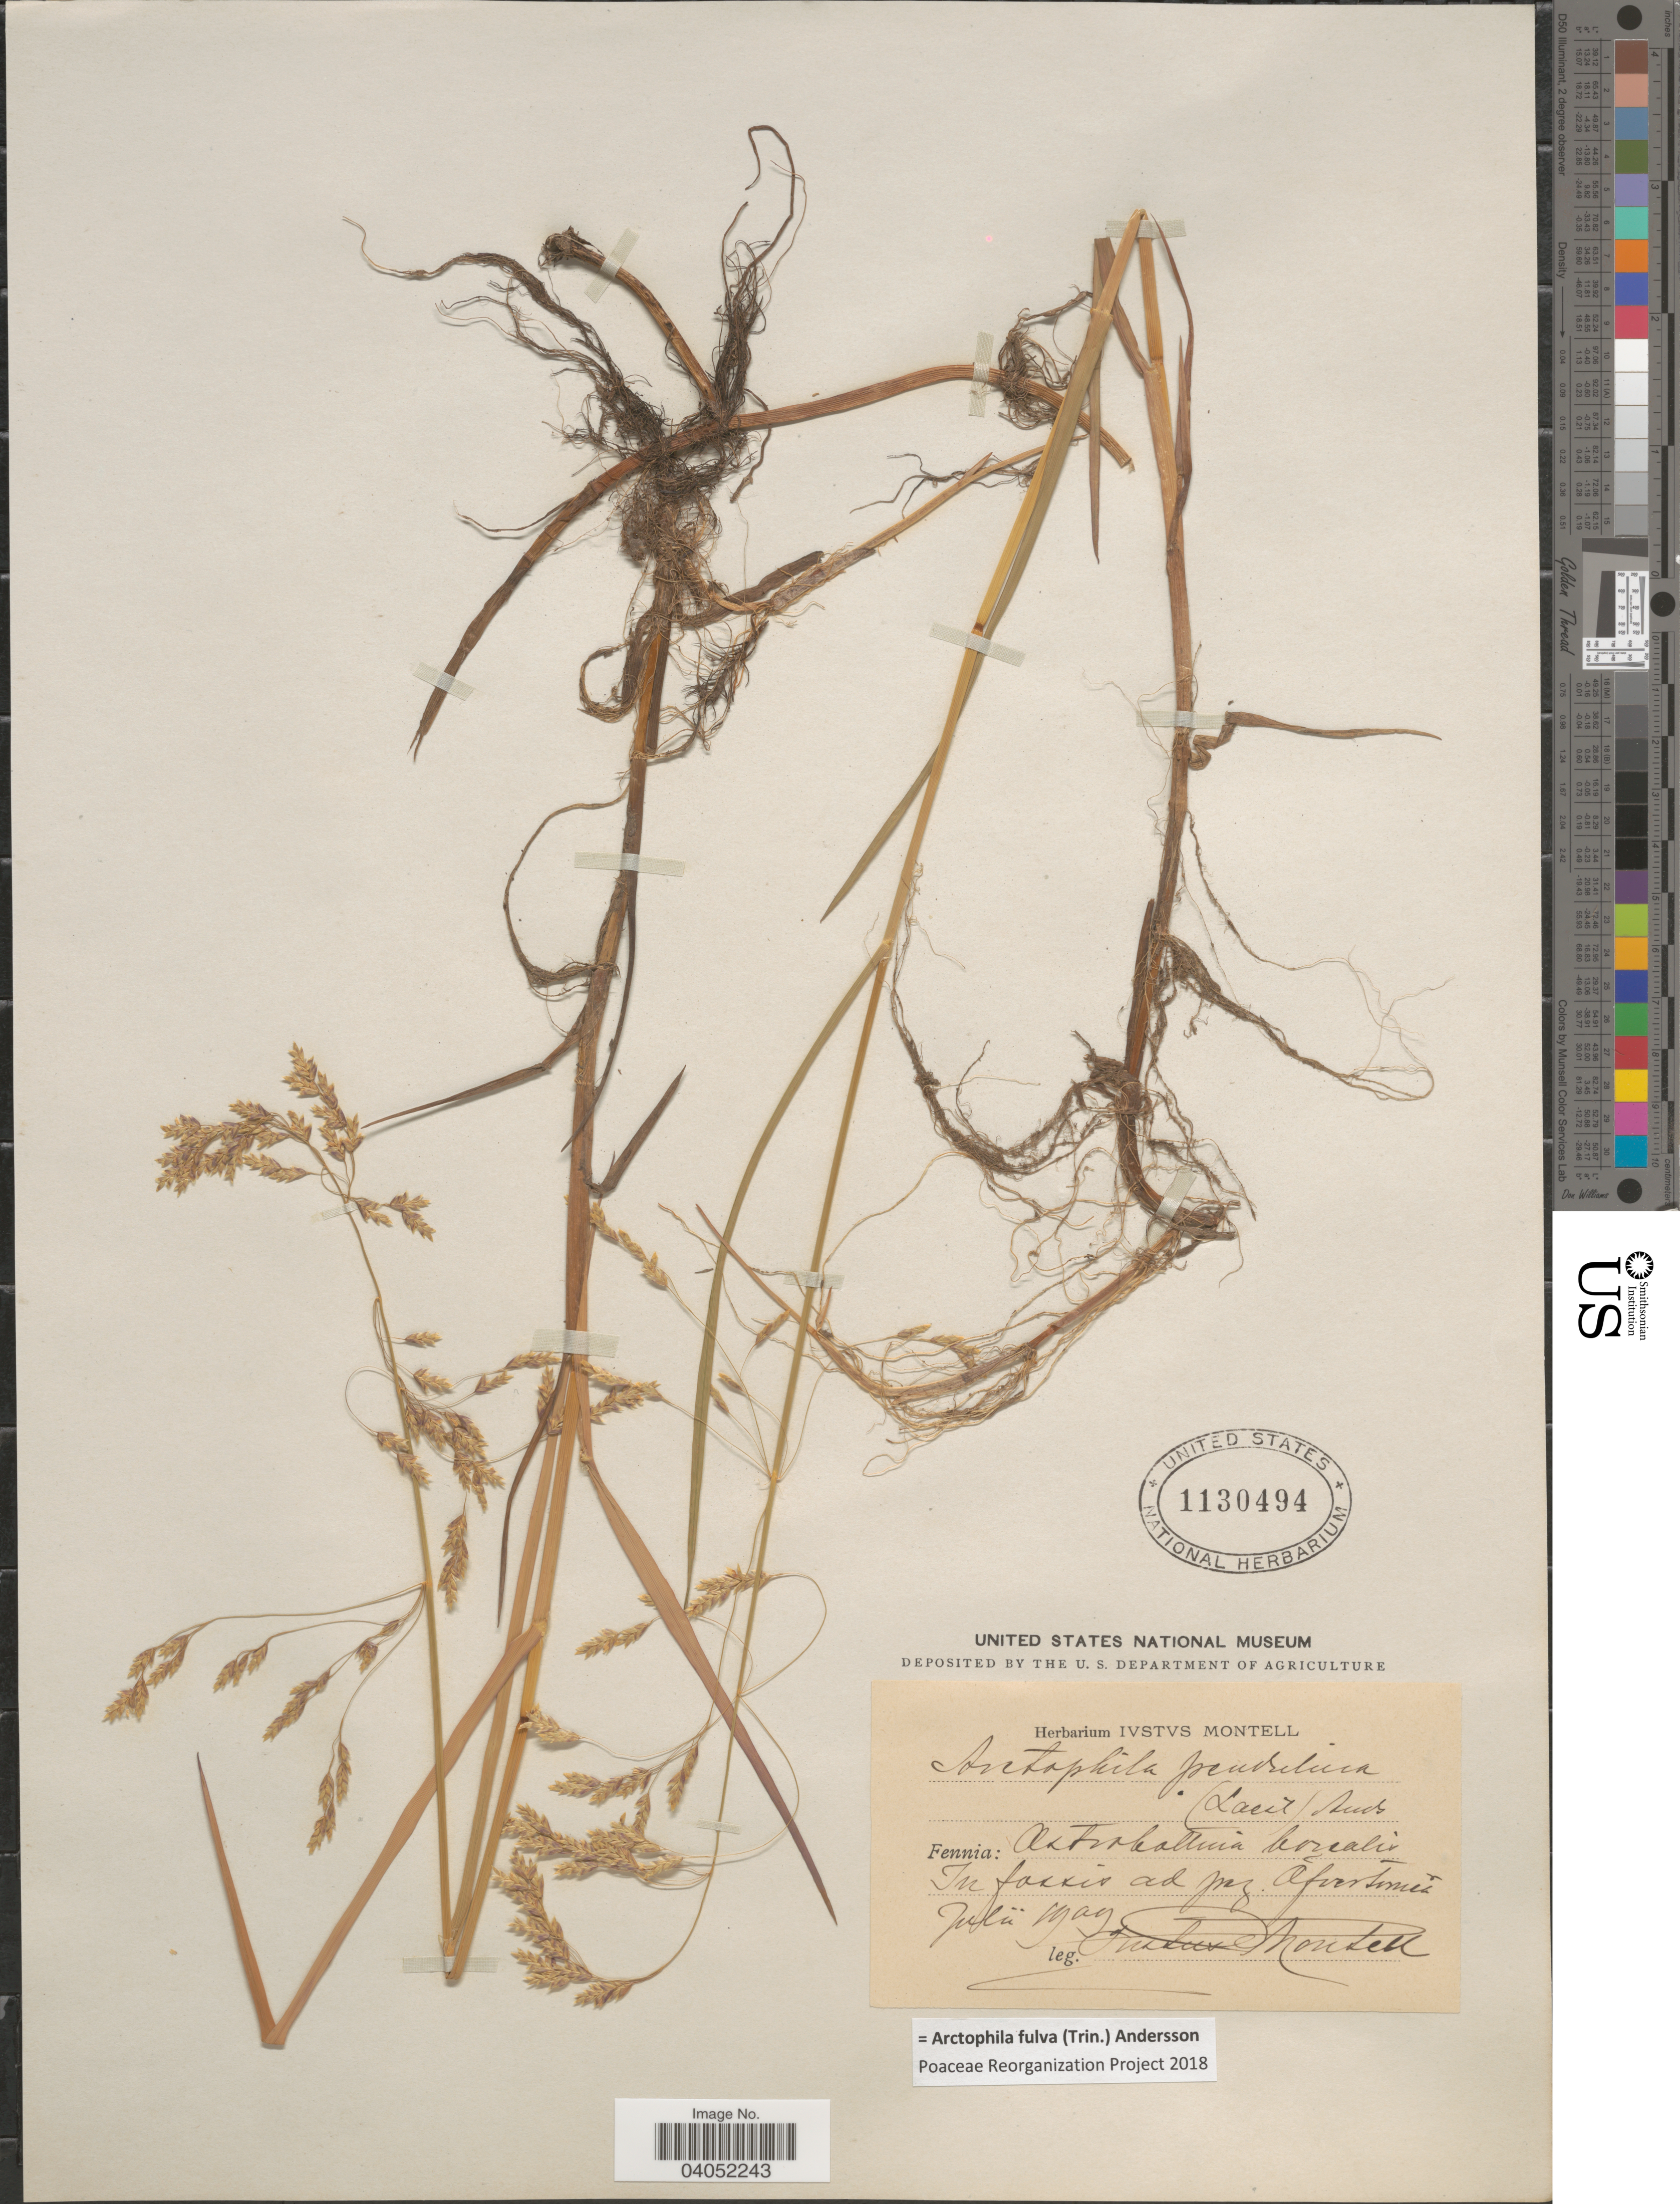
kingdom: Plantae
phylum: Tracheophyta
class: Liliopsida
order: Poales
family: Poaceae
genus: Arctophila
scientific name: Arctophila fulva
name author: (Trin.) Andersson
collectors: I. Montell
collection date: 1909-07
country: Finland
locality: Fennia: In fossis ad pag. Afvertenia. [interpreted]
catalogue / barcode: US 1130494